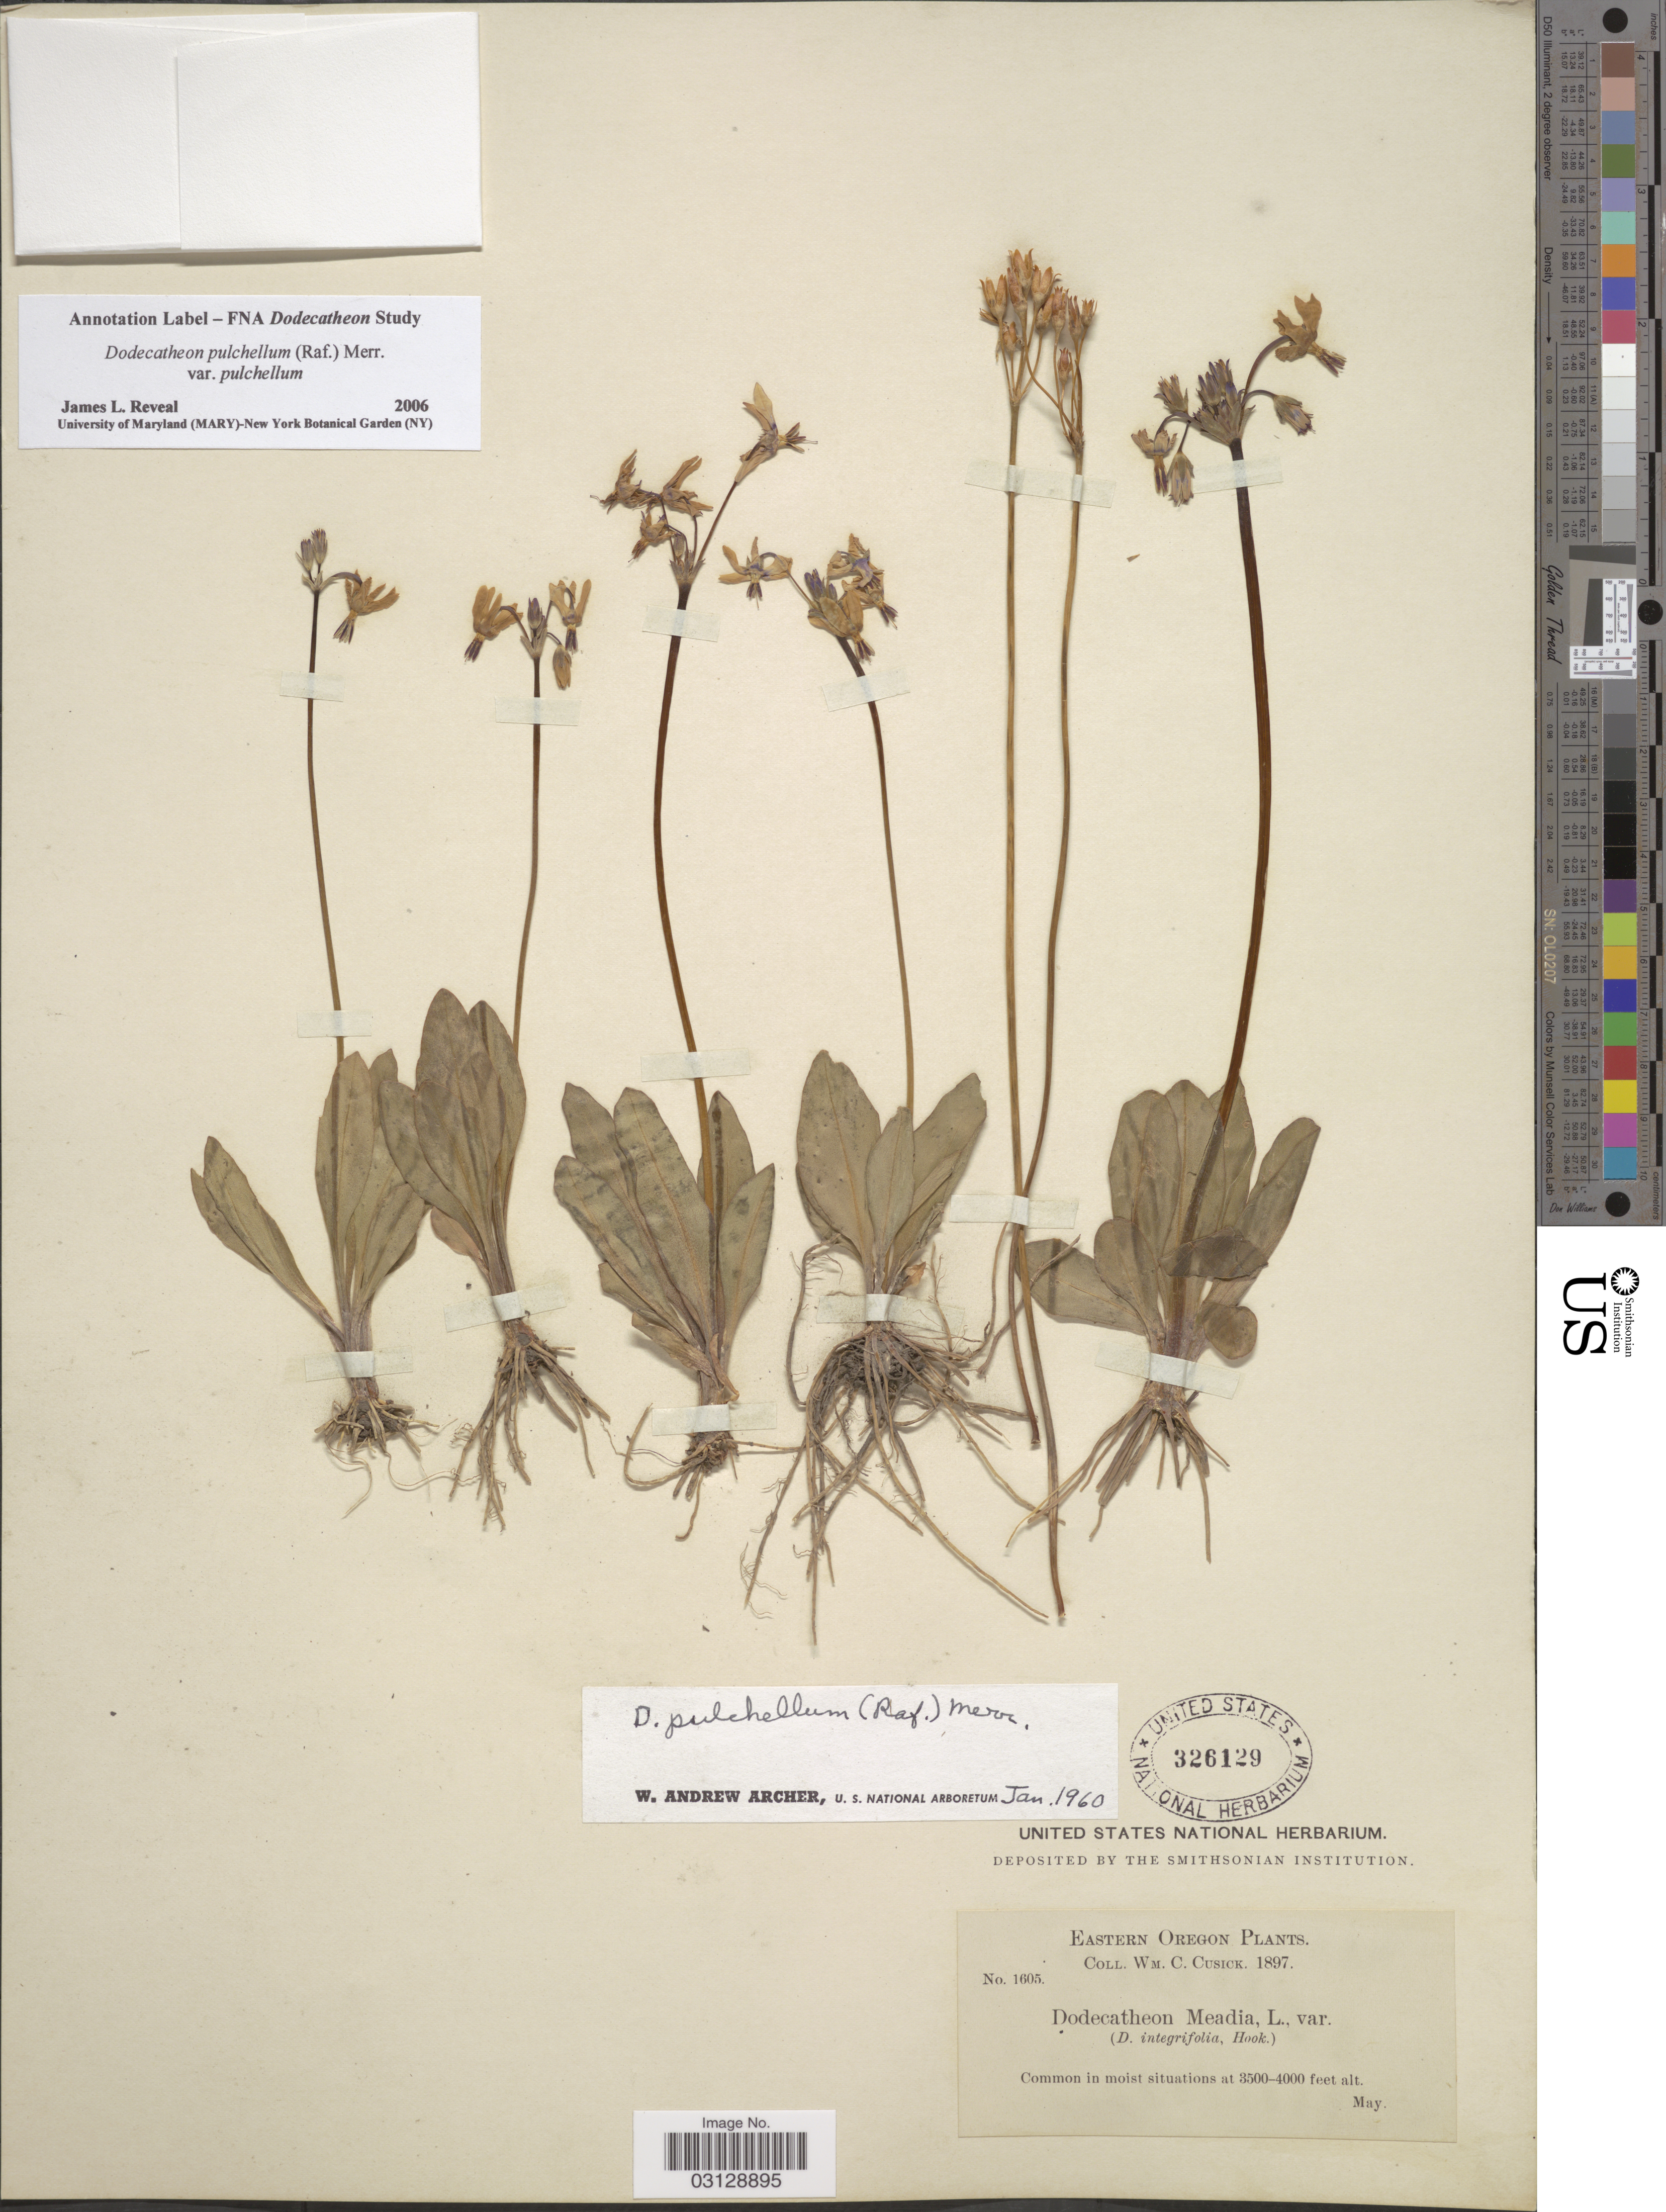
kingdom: Plantae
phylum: Tracheophyta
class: Magnoliopsida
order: Ericales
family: Primulaceae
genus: Dodecatheon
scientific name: Dodecatheon pulchellum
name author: (Raf.) Merr.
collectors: W. C. Cusick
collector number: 1605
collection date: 1897-05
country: United States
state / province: Oregon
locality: Eastern Oregon.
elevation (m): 1067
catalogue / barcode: US 326129